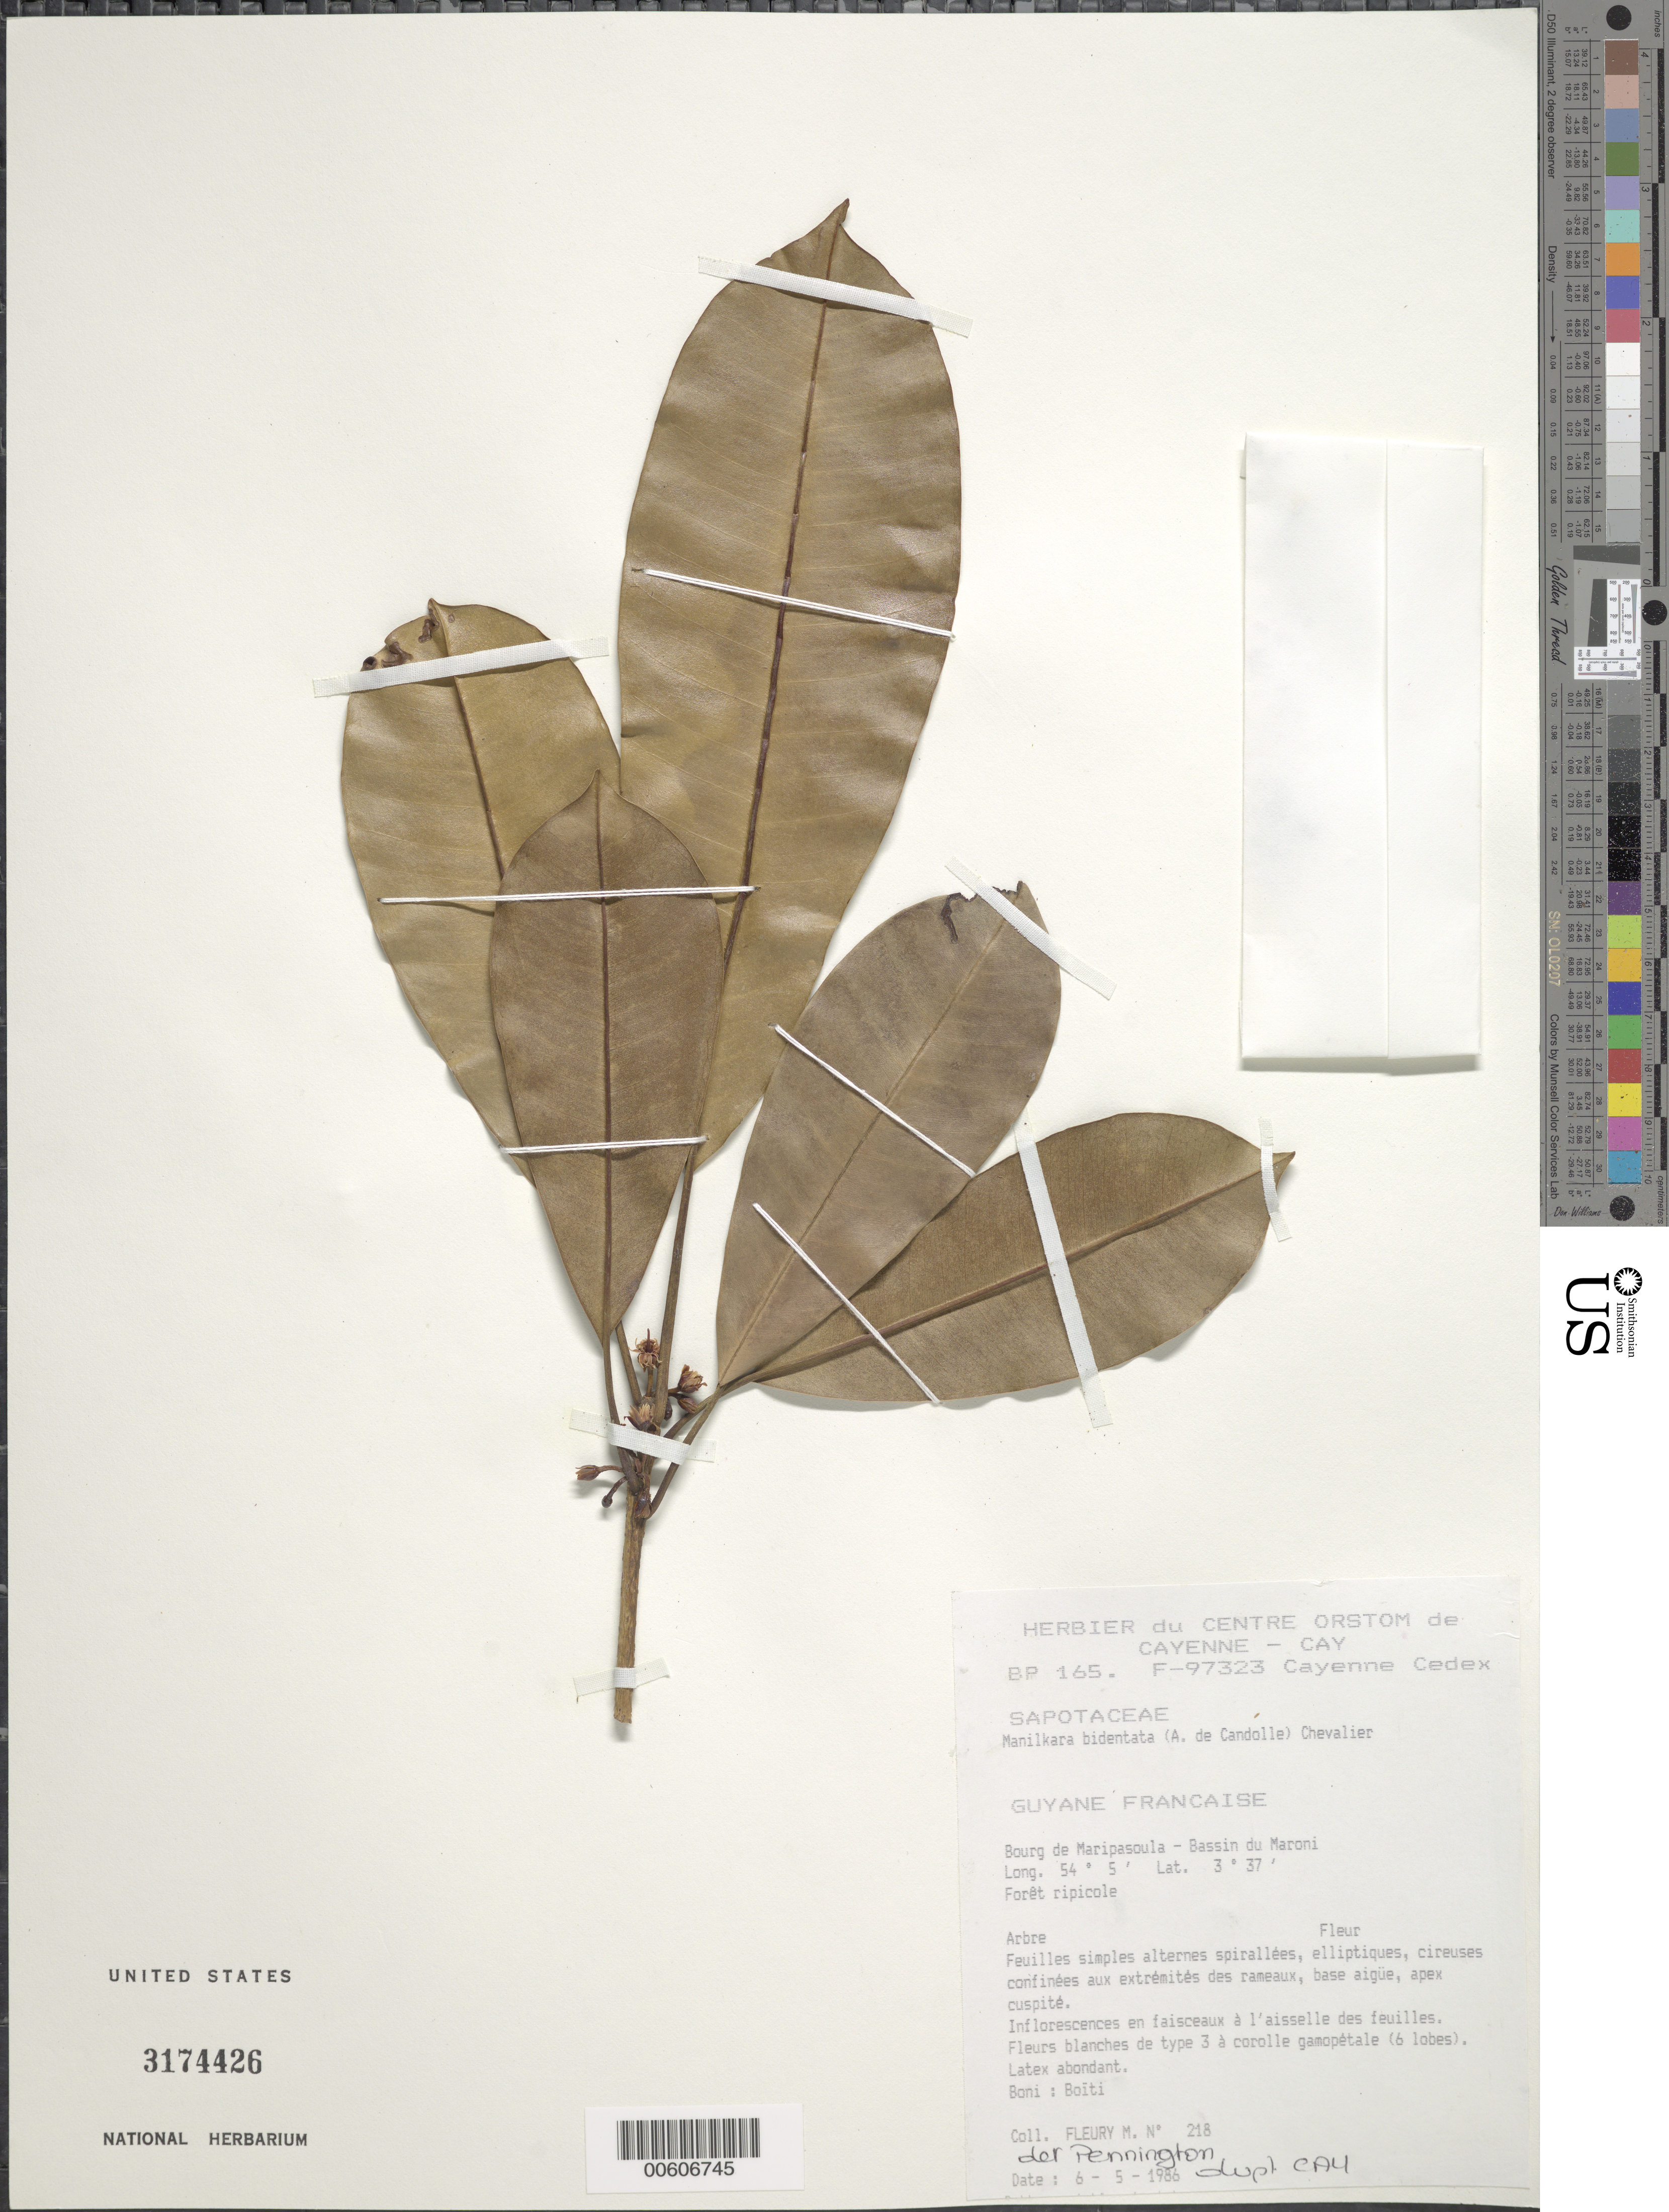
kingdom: Plantae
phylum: Tracheophyta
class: Magnoliopsida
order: Ericales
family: Sapotaceae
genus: Manilkara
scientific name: Manilkara bidentata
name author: (A. DC.) A. Chev.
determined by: Pennington, T. D., (K)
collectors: M. Fleury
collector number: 218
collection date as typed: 6-May-86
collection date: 1986-05-06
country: French Guiana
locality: Bourg de Maripasoula - Bassin du Maroni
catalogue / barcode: US 3174426